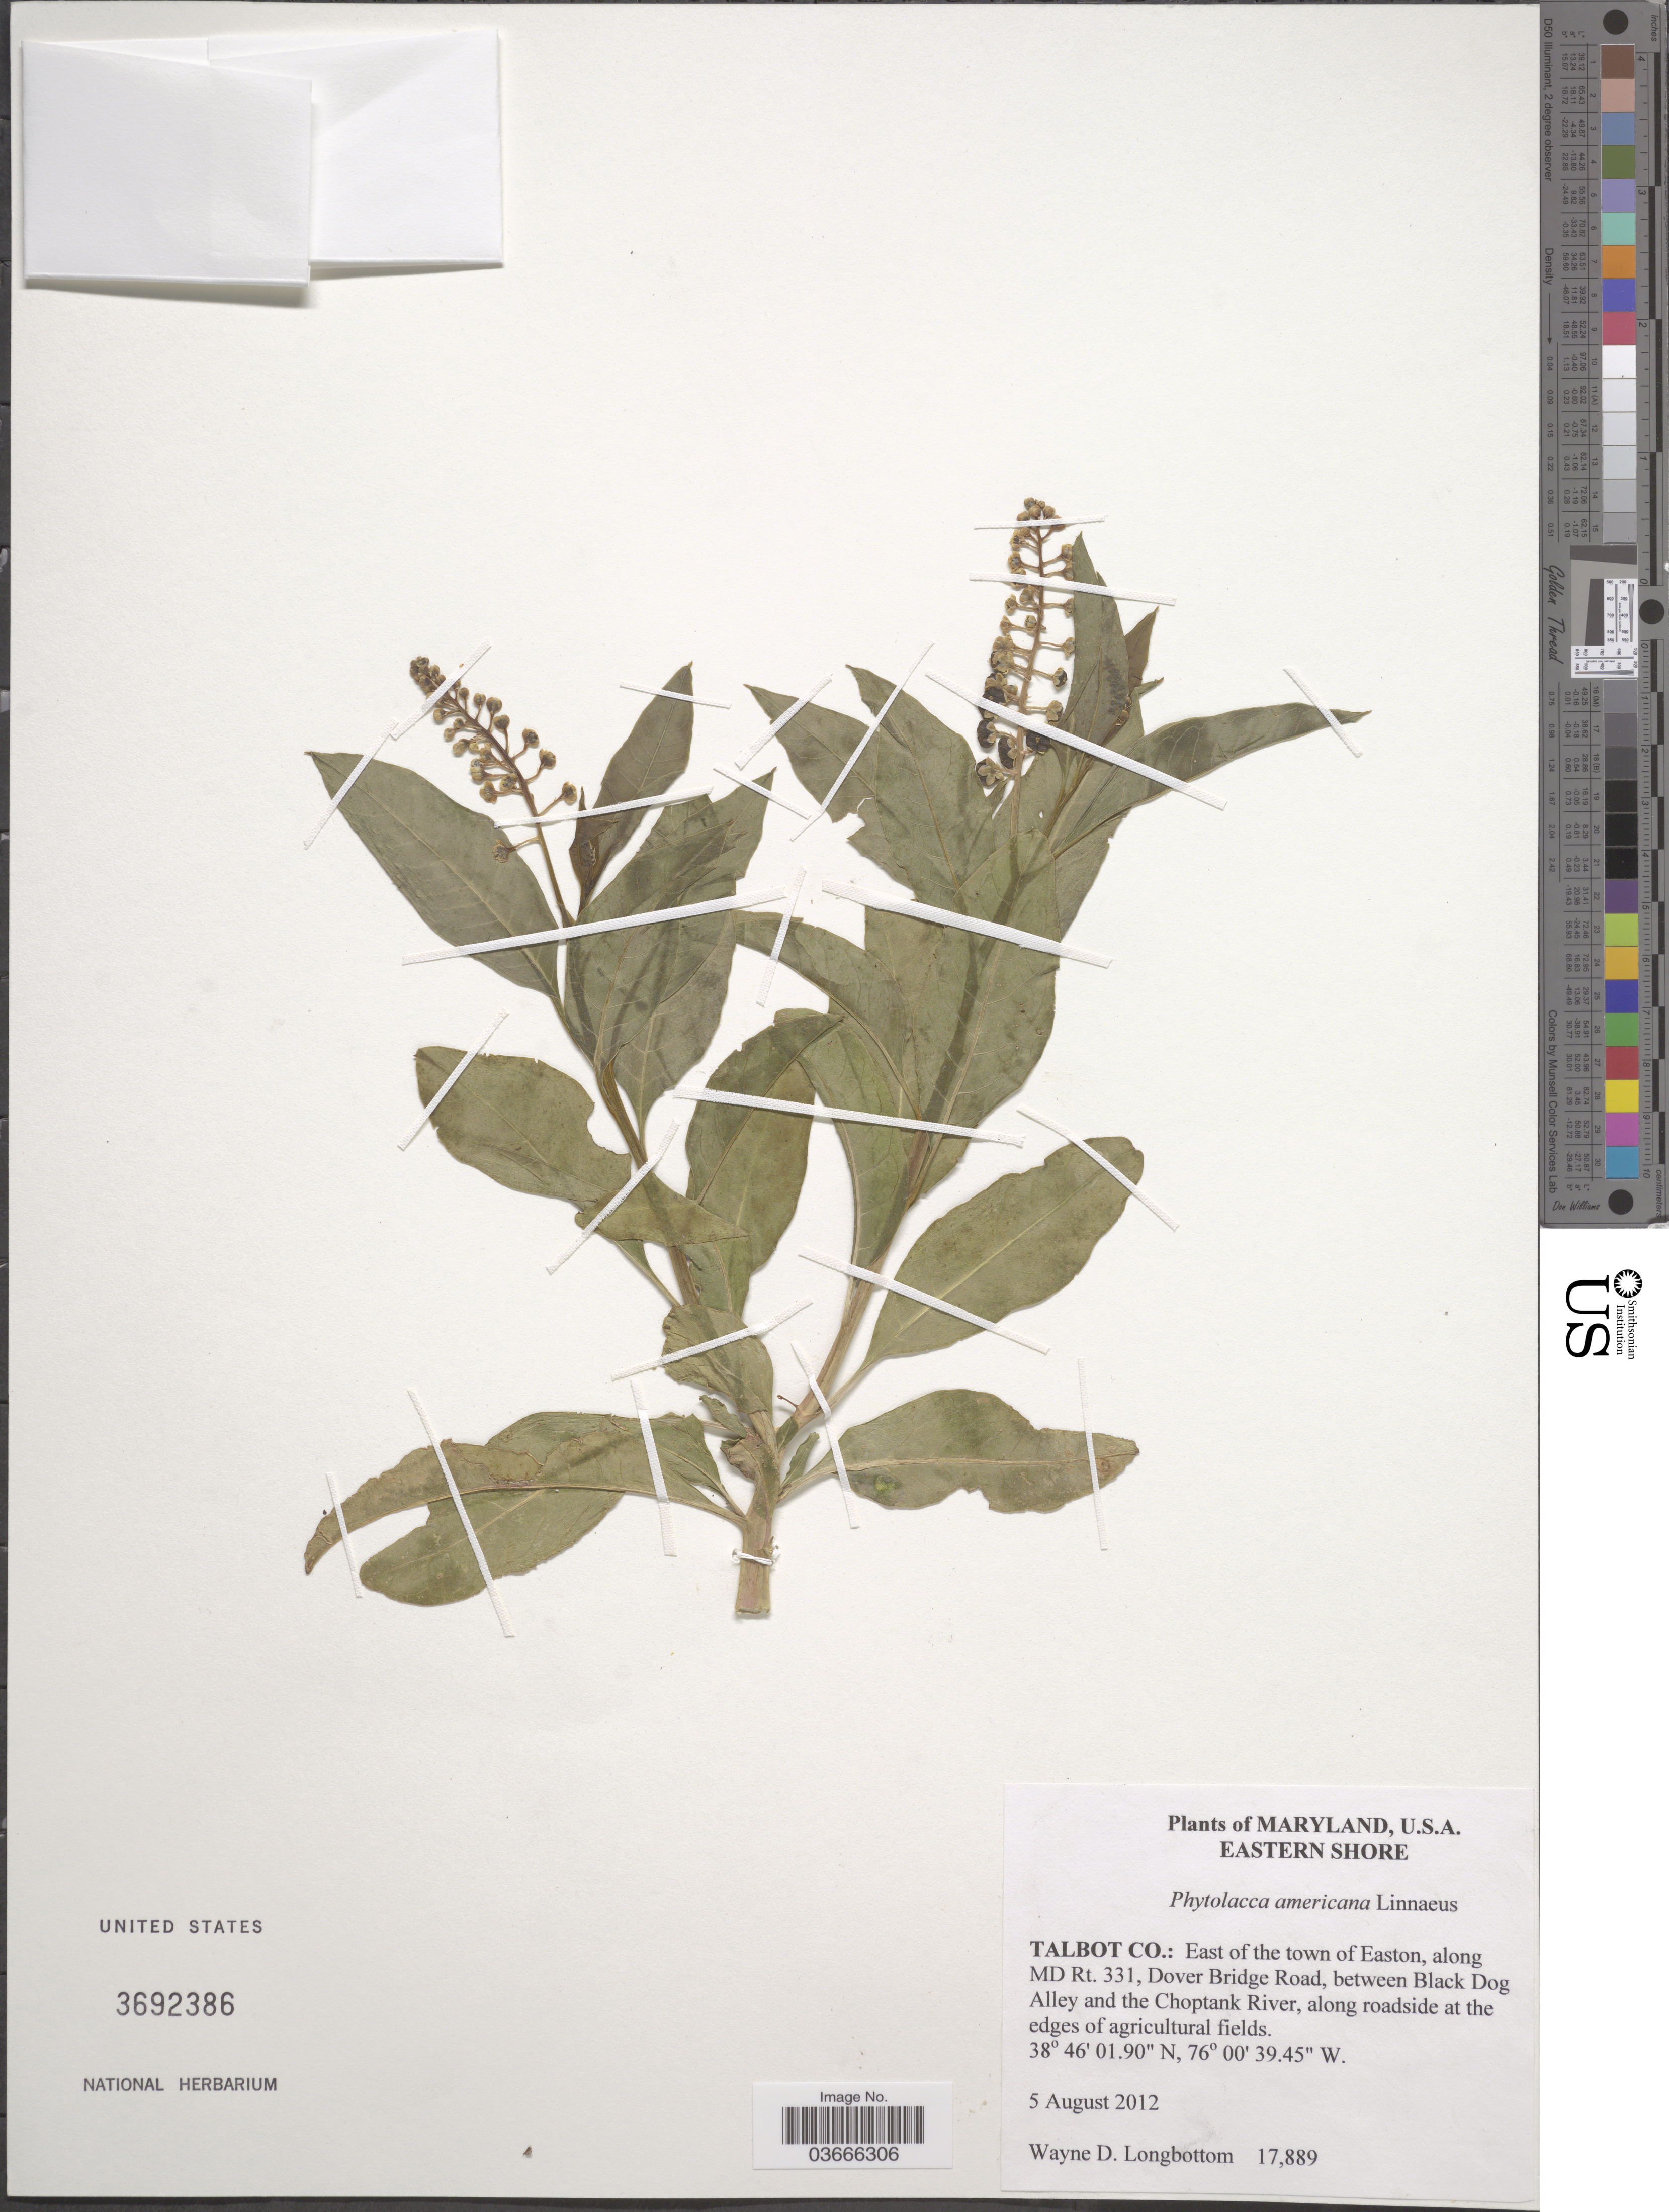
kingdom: Plantae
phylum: Tracheophyta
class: Magnoliopsida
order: Caryophyllales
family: Phytolaccaceae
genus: Phytolacca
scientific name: Phytolacca americana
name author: L.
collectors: W. D. Longbottom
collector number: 17889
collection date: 2012-08-05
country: United States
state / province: Maryland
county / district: Talbot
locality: Eastern Shore. Talbot Co.: East of the town of Easton, along MD Rt. 331, Dover Bridge Road, between Black Dog Alley and the Choptank River.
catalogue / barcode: US 3692386